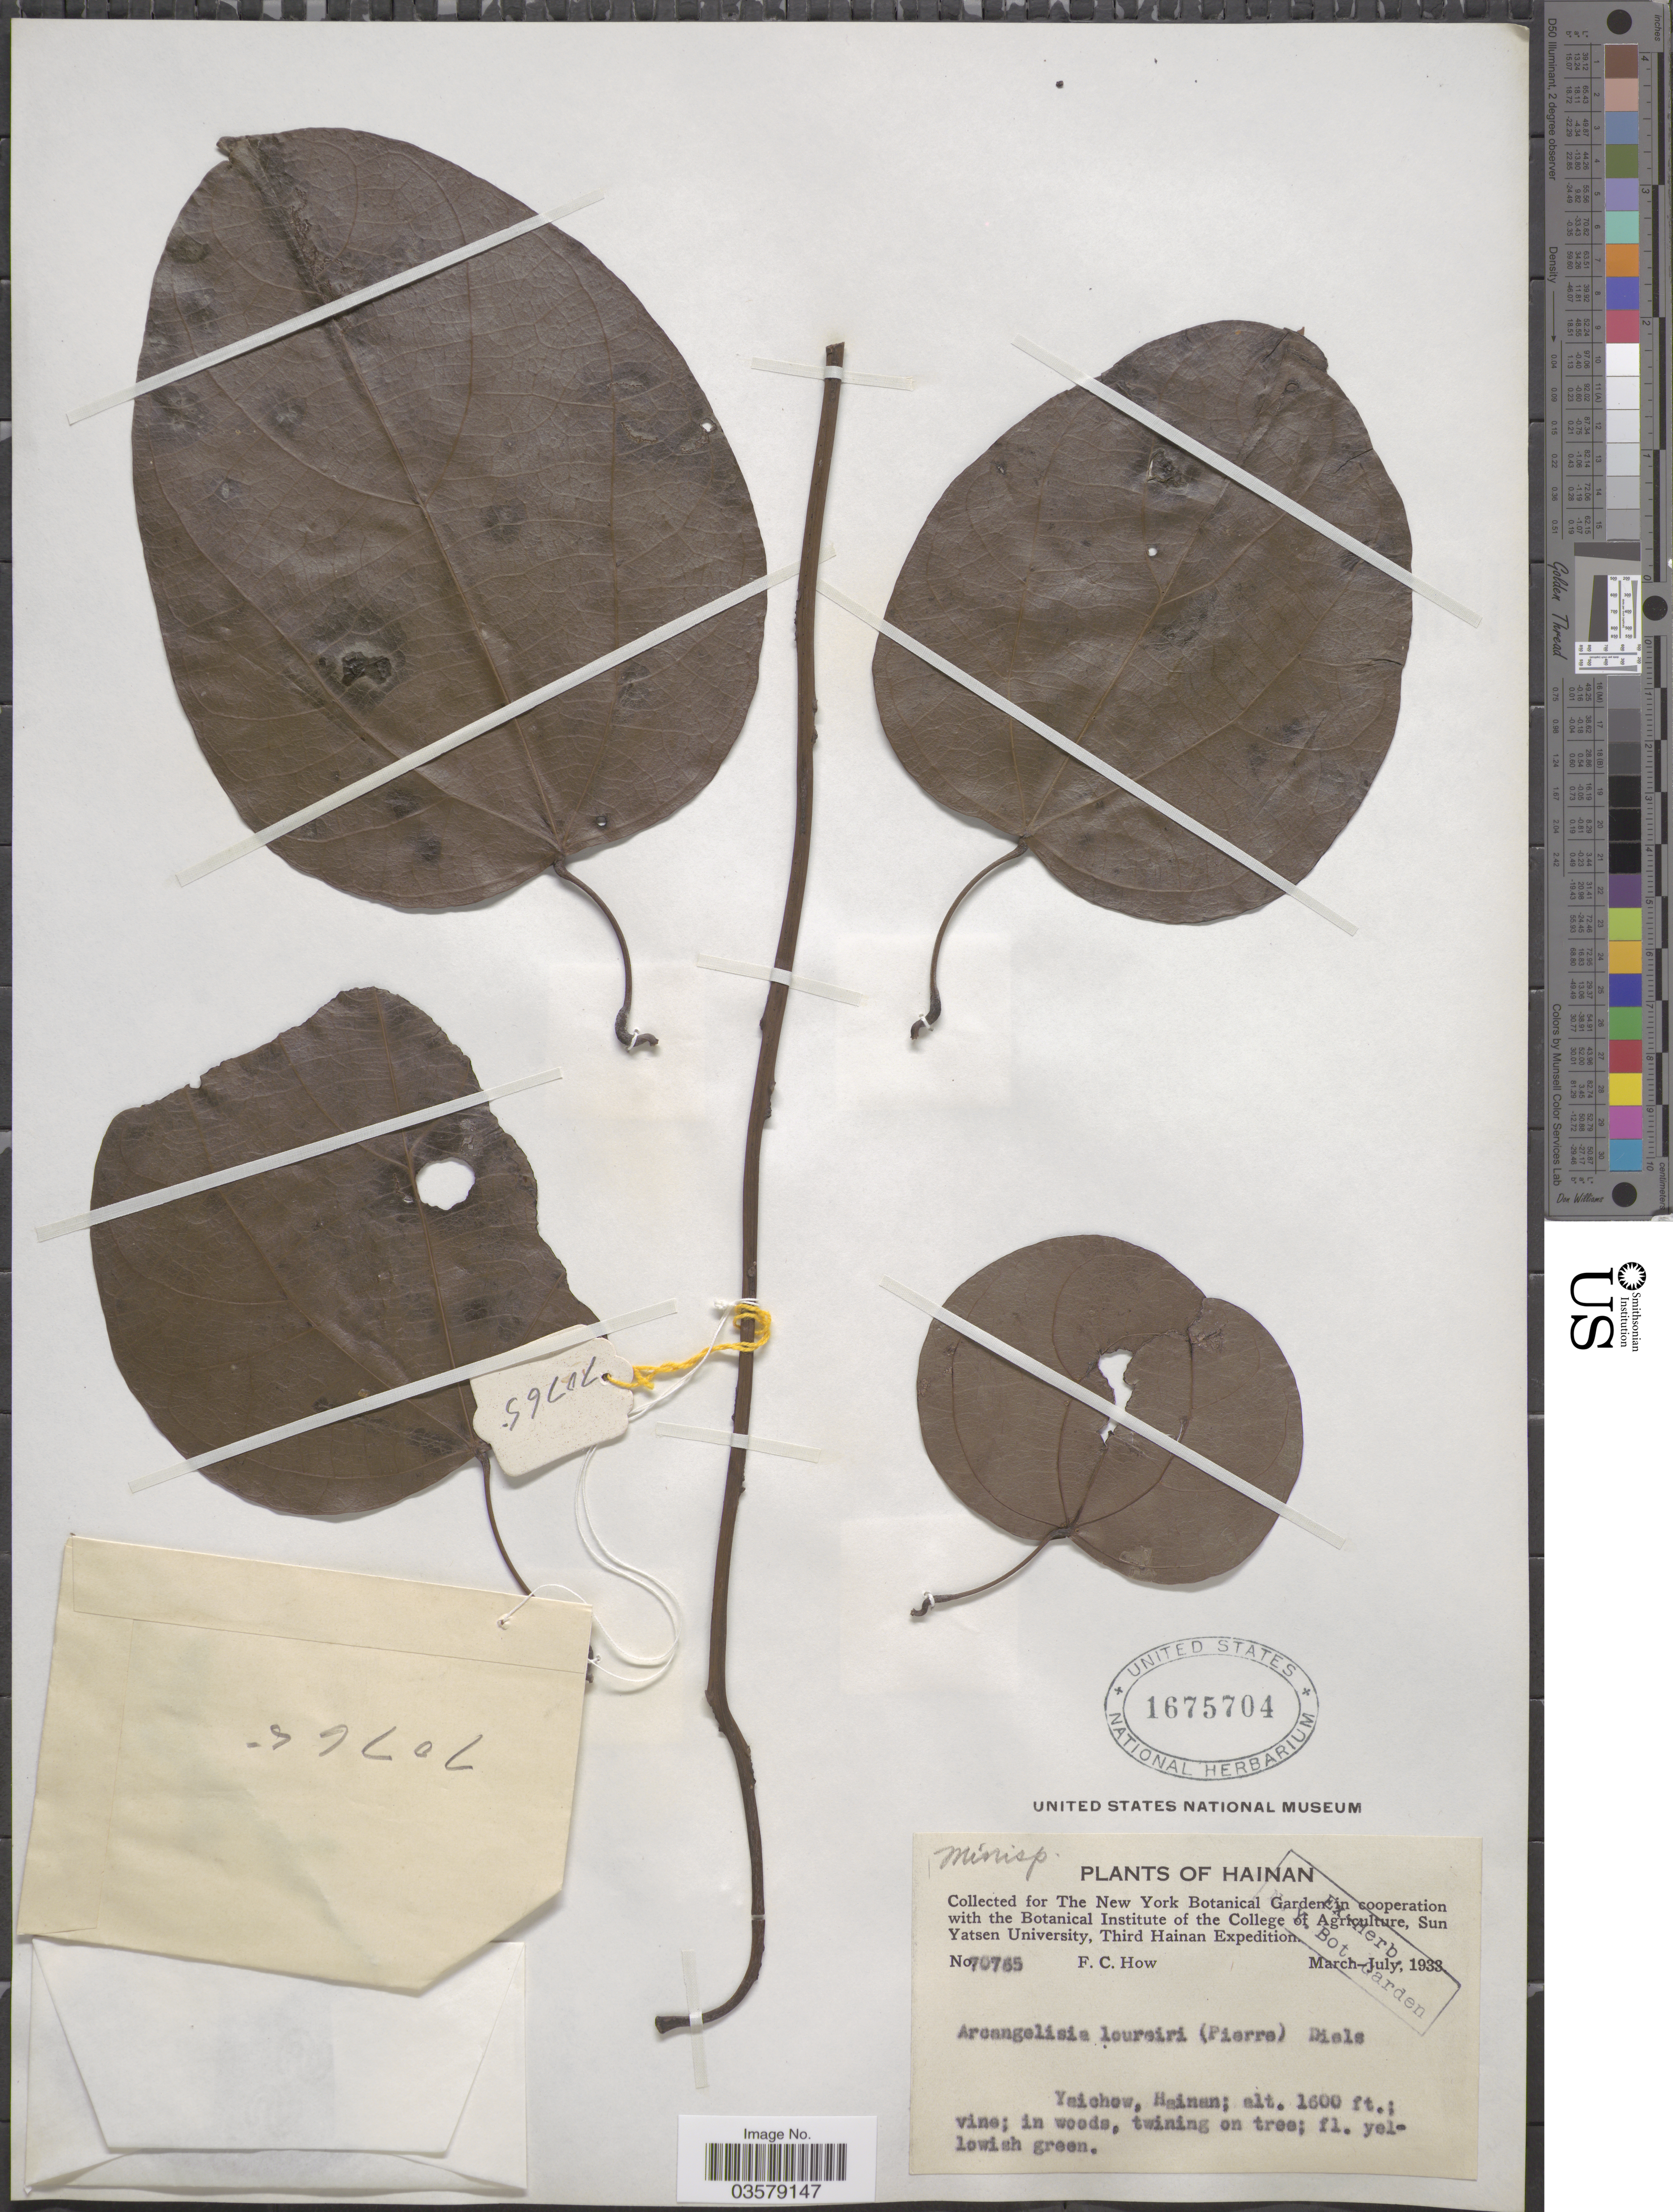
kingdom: Plantae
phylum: Tracheophyta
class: Magnoliopsida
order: Ranunculales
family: Menispermaceae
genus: Arcangelisia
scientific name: Arcangelisia loureiroi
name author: (Pierre) Diels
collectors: F. C. How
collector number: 70765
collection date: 1933-03/1933-07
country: China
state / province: Hainan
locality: Yaichow.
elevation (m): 488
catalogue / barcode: US 1675704